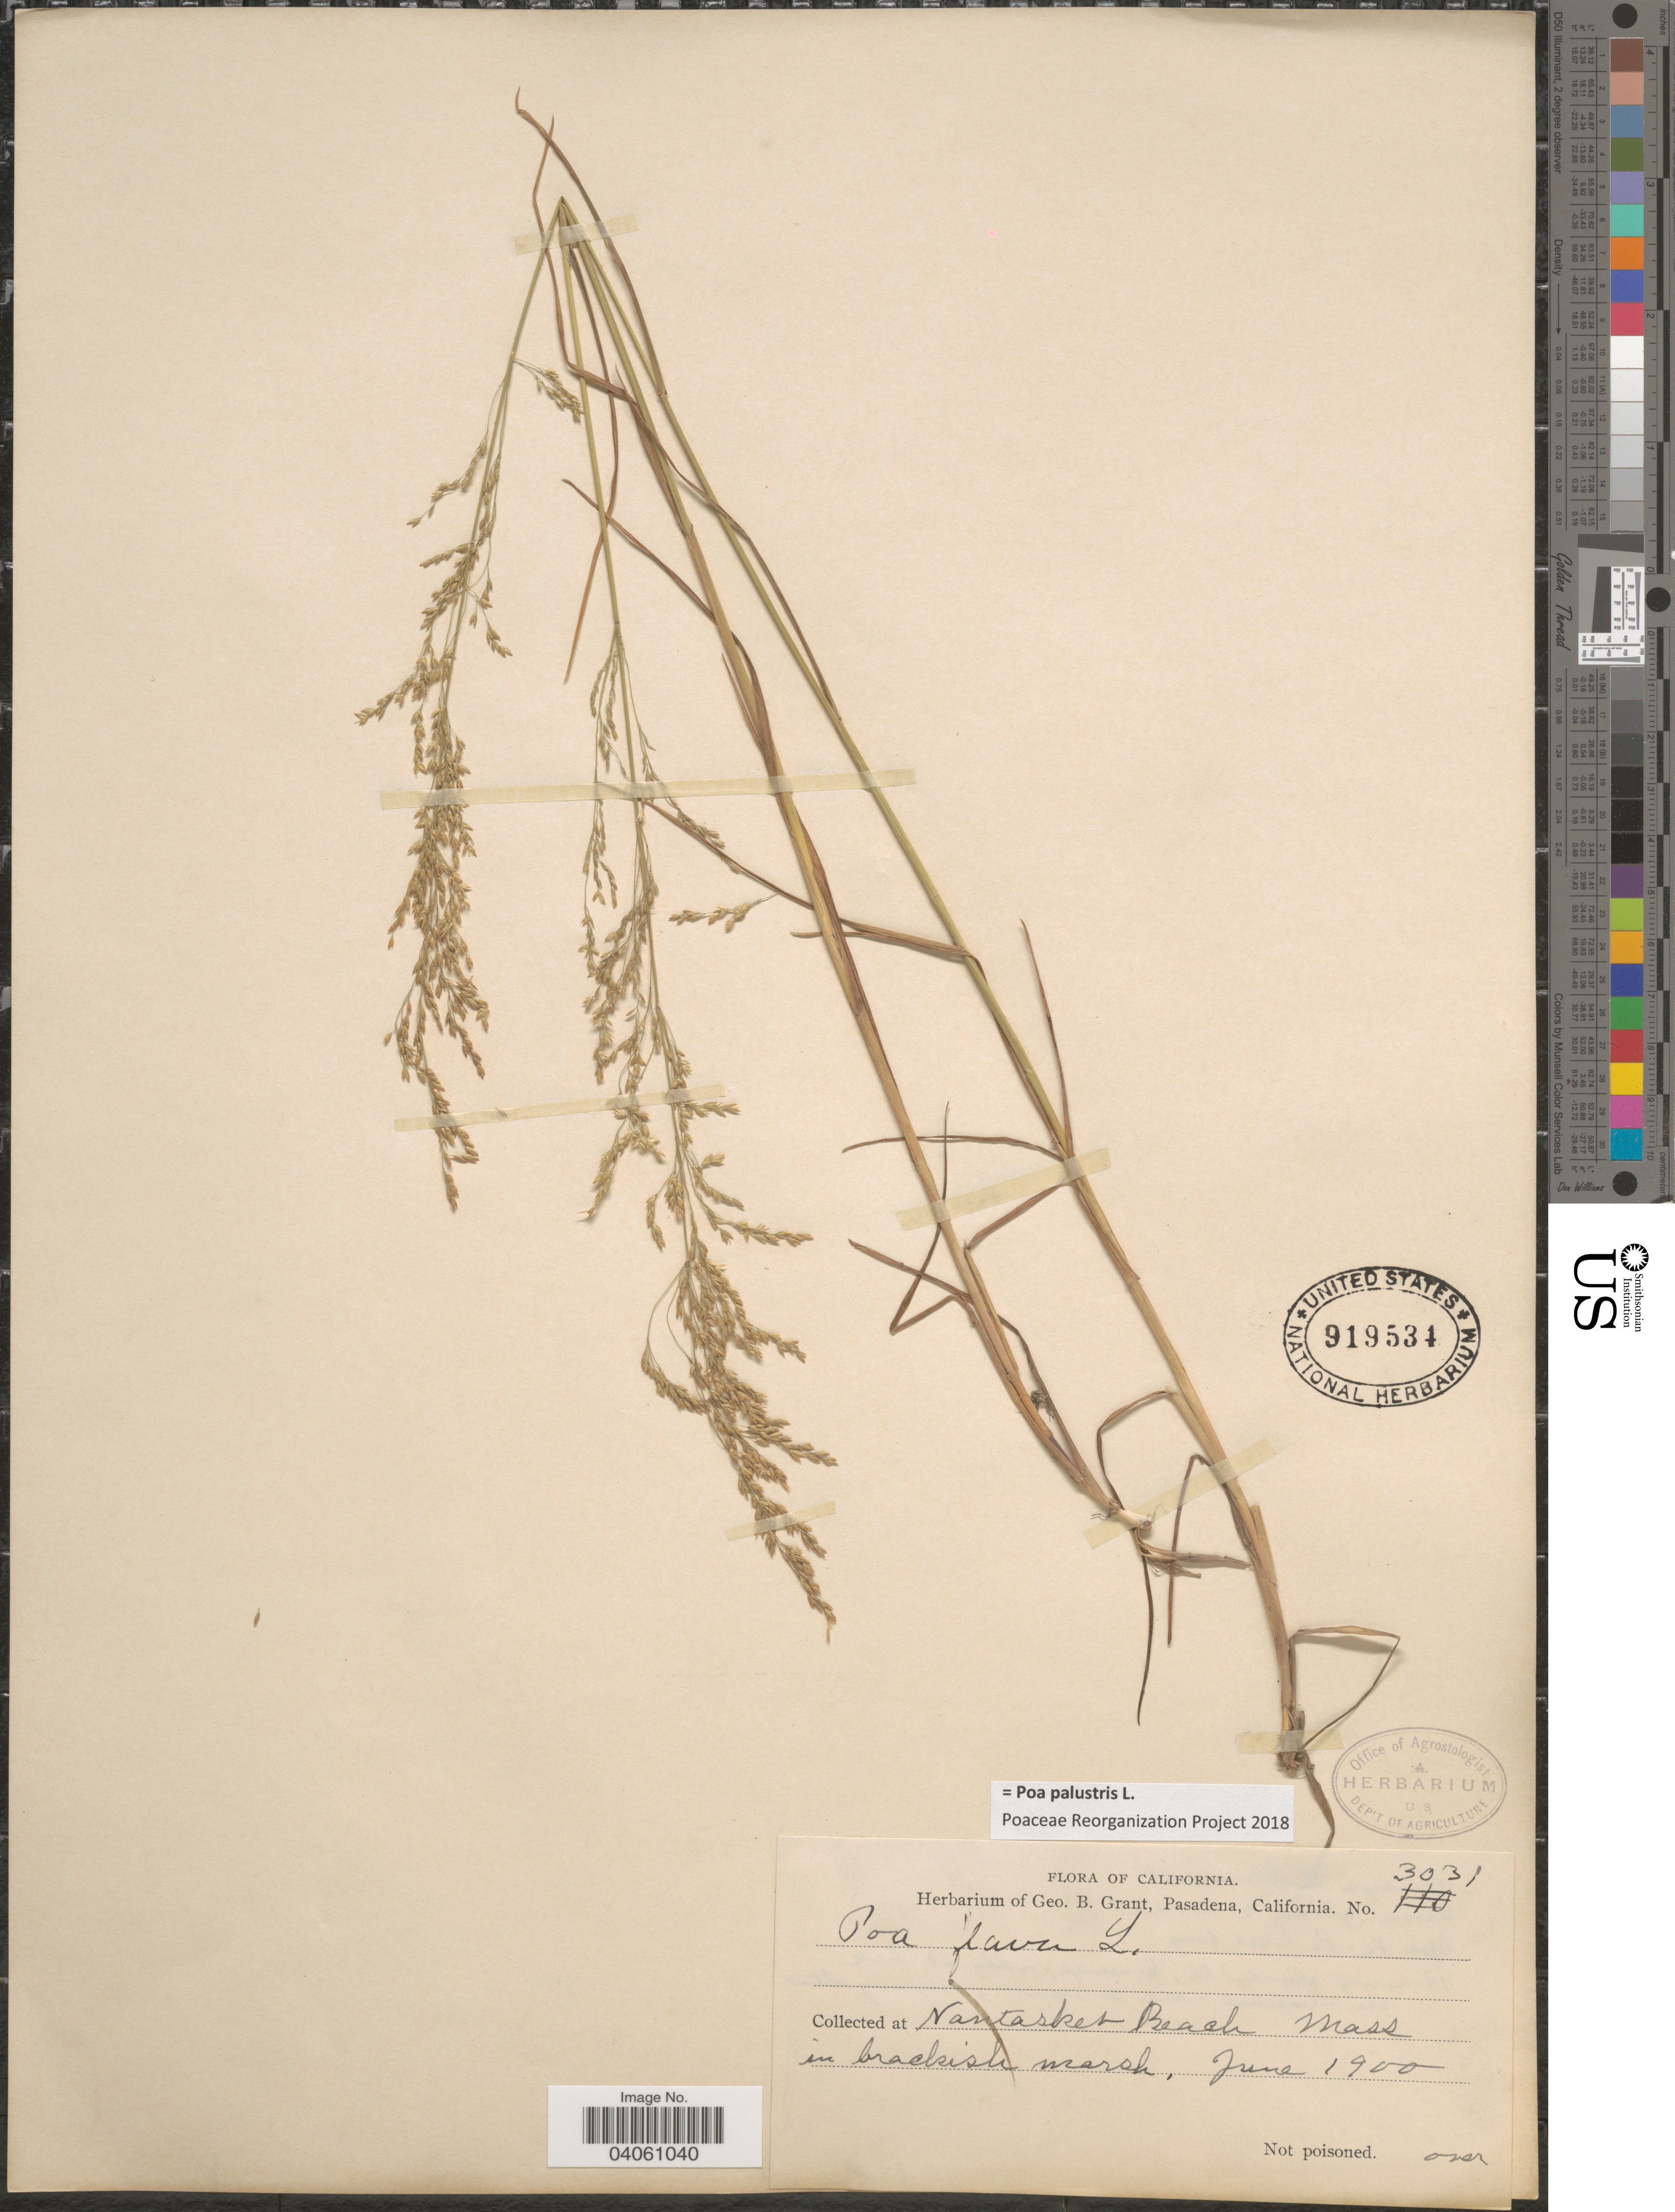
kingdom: Plantae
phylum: Tracheophyta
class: Liliopsida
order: Poales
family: Poaceae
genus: Poa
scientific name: Poa palustris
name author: L.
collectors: ex herb. Geo. B. Grant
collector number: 3031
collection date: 1900-06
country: United States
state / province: Massachusetts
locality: Nantasket Beach.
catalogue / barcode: US 919534